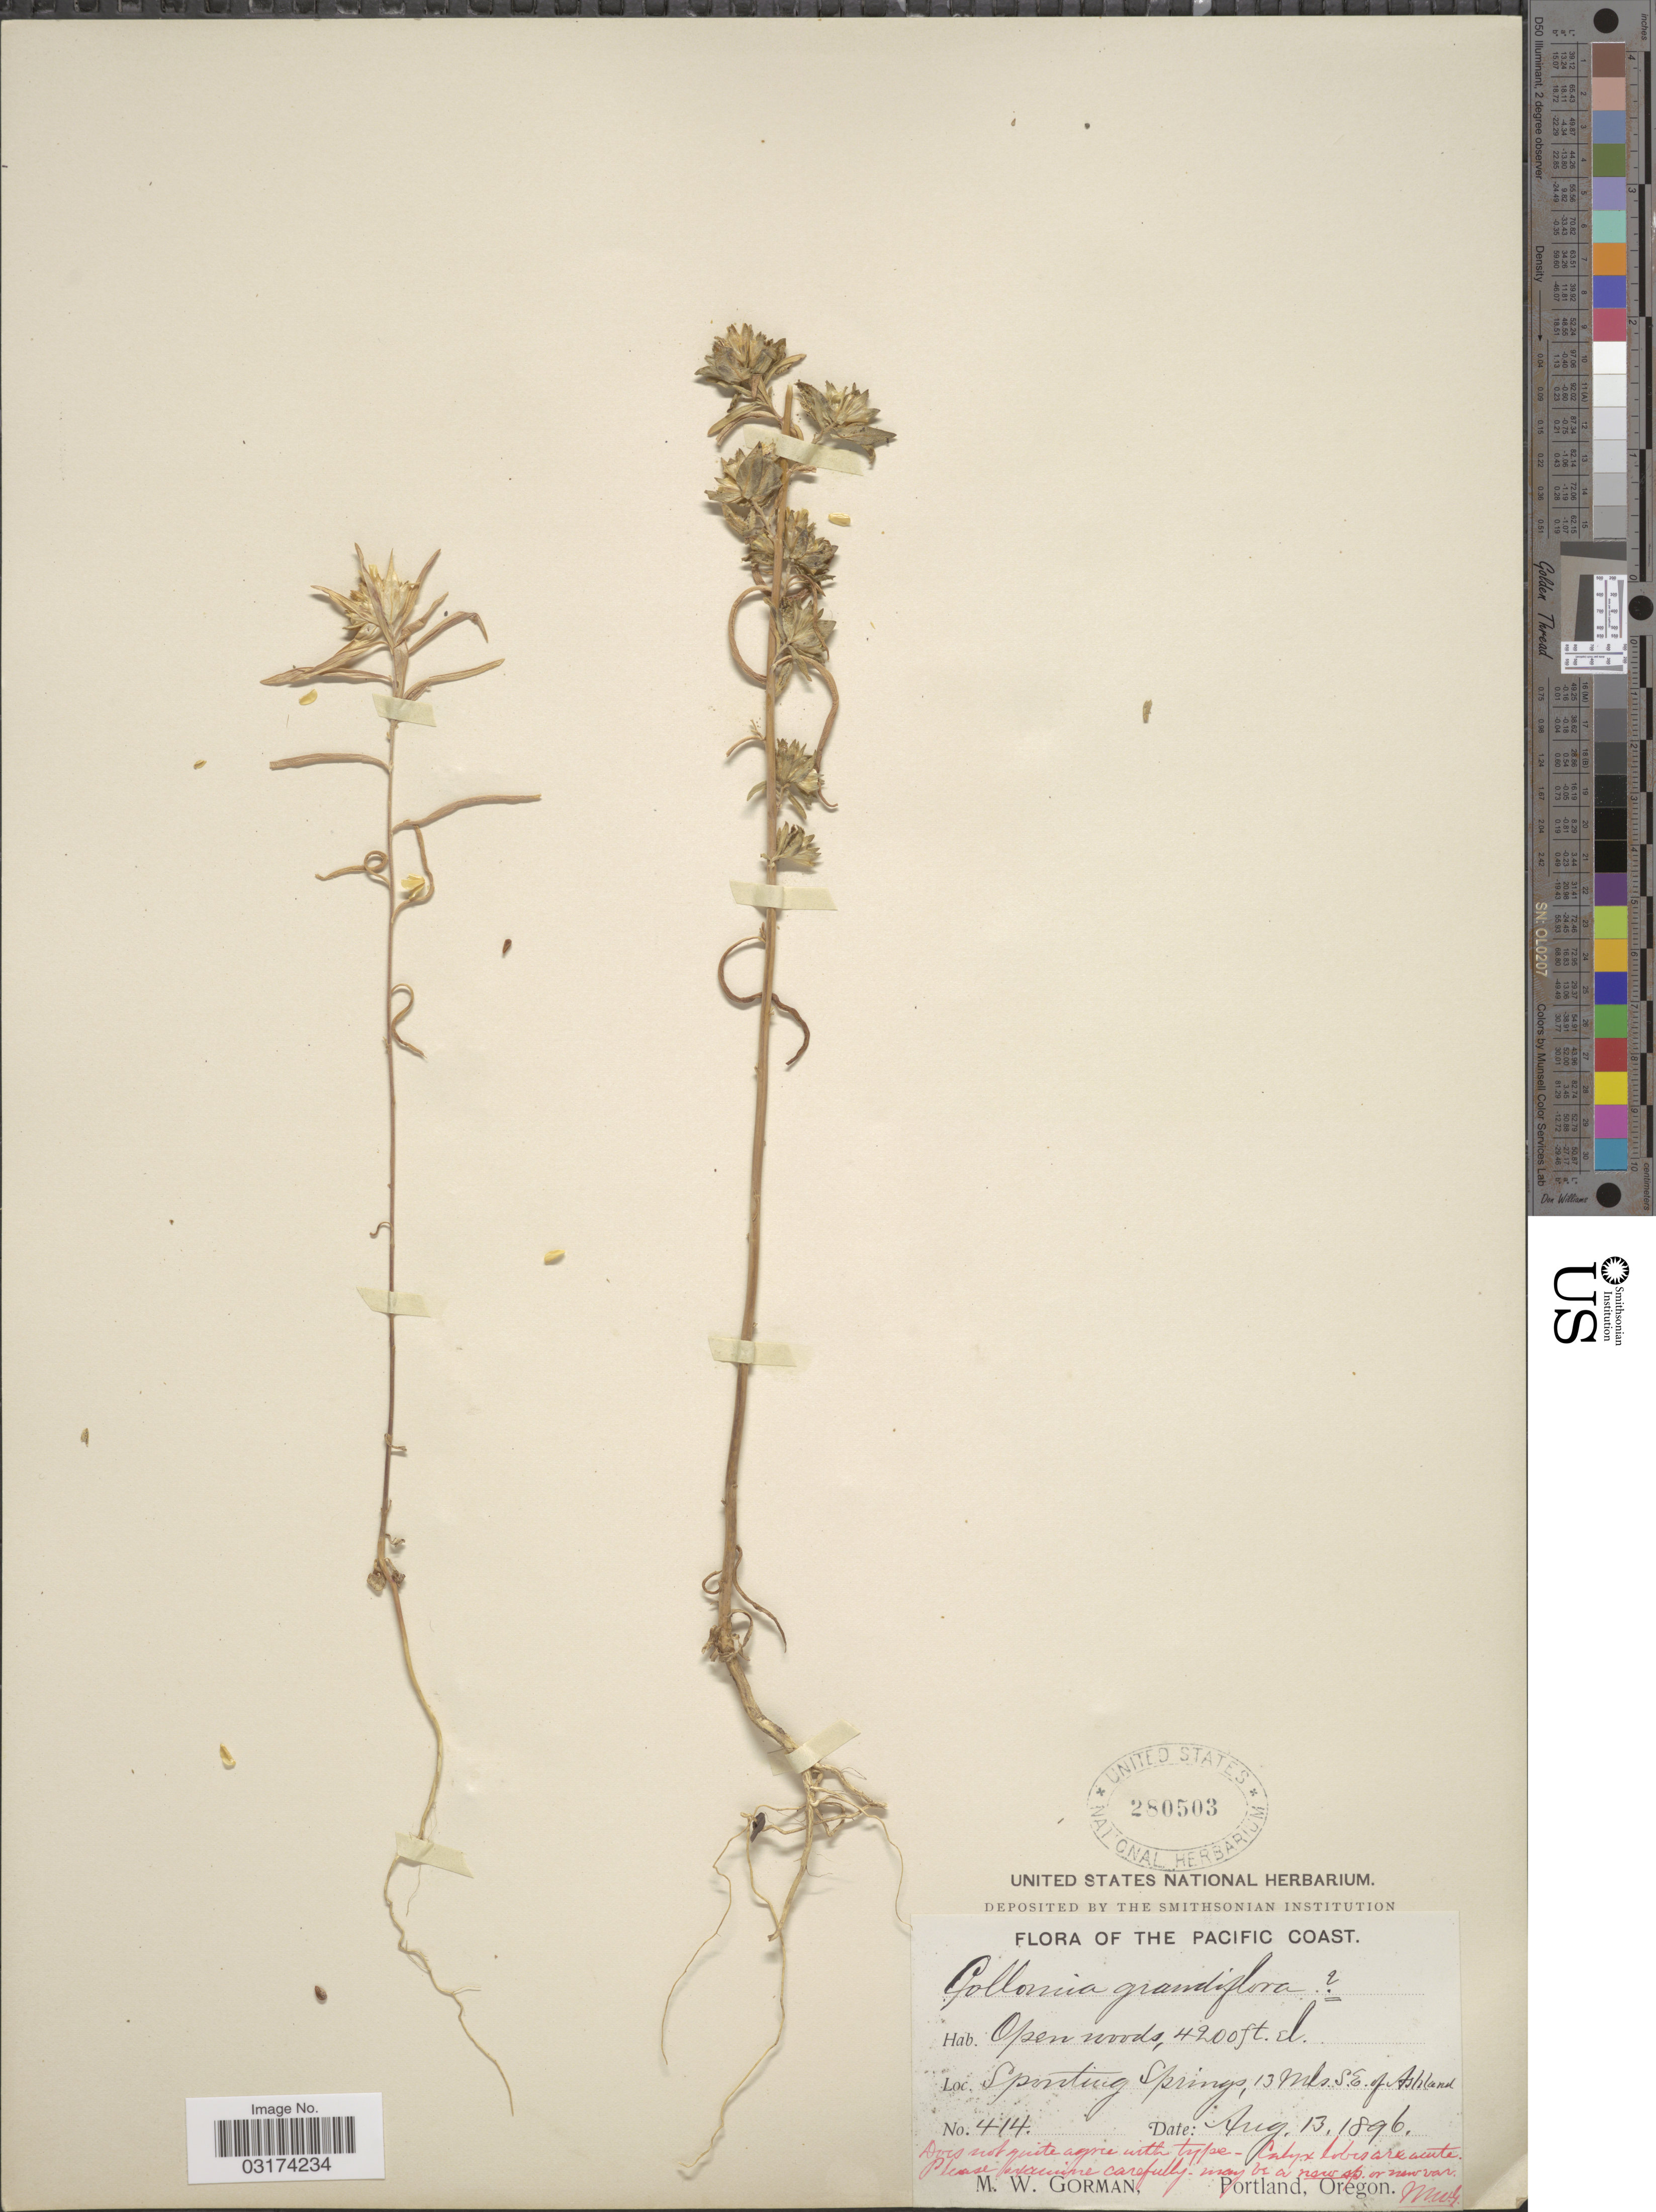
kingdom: Plantae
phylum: Tracheophyta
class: Magnoliopsida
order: Ericales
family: Polemoniaceae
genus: Collomia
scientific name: Collomia grandiflora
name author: Douglas ex Lindl.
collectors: M. W. Gorman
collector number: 414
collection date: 1896-08-13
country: United States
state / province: Oregon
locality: The Pacific Coast. Sporting Springs. 13 Mls. S.E of Ashland.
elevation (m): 1280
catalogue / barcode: US 280503